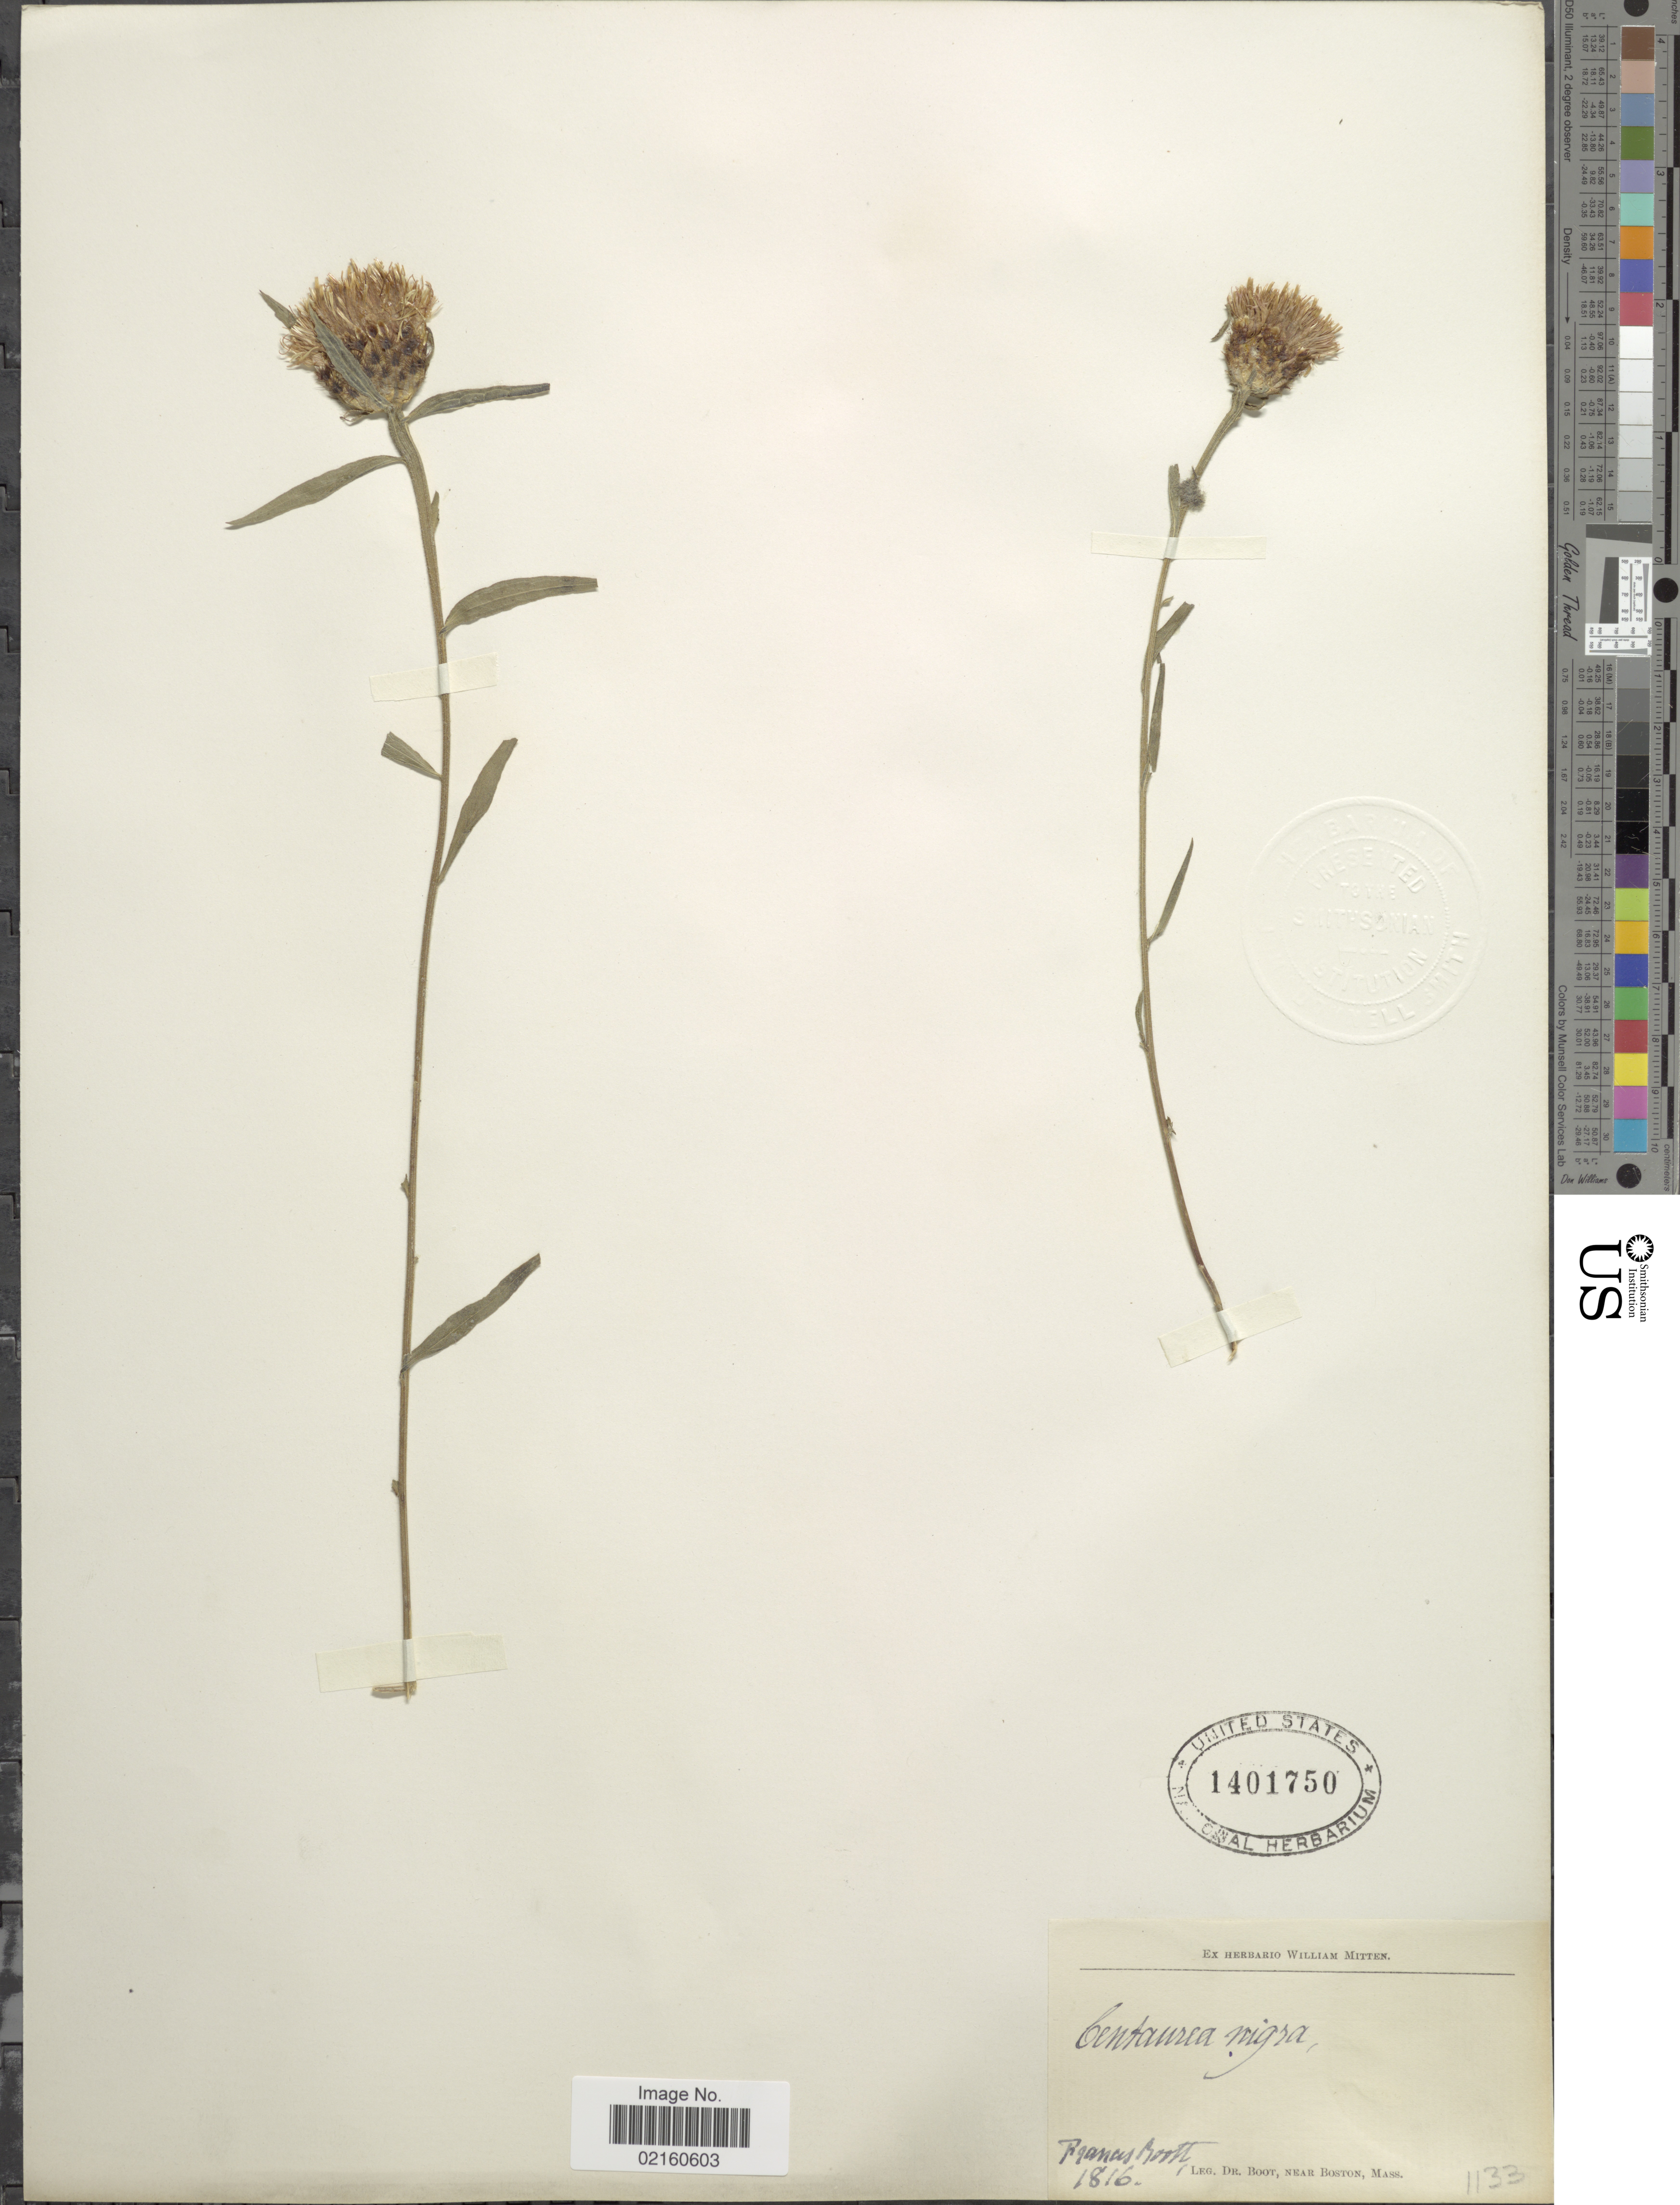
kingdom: Plantae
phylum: Tracheophyta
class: Magnoliopsida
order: Asterales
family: Asteraceae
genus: Centaurea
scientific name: Centaurea nigra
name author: L.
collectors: F. M. B. Boott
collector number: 1133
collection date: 1816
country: United States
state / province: Massachusetts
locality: Near Boston, Mass.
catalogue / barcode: US 1401750